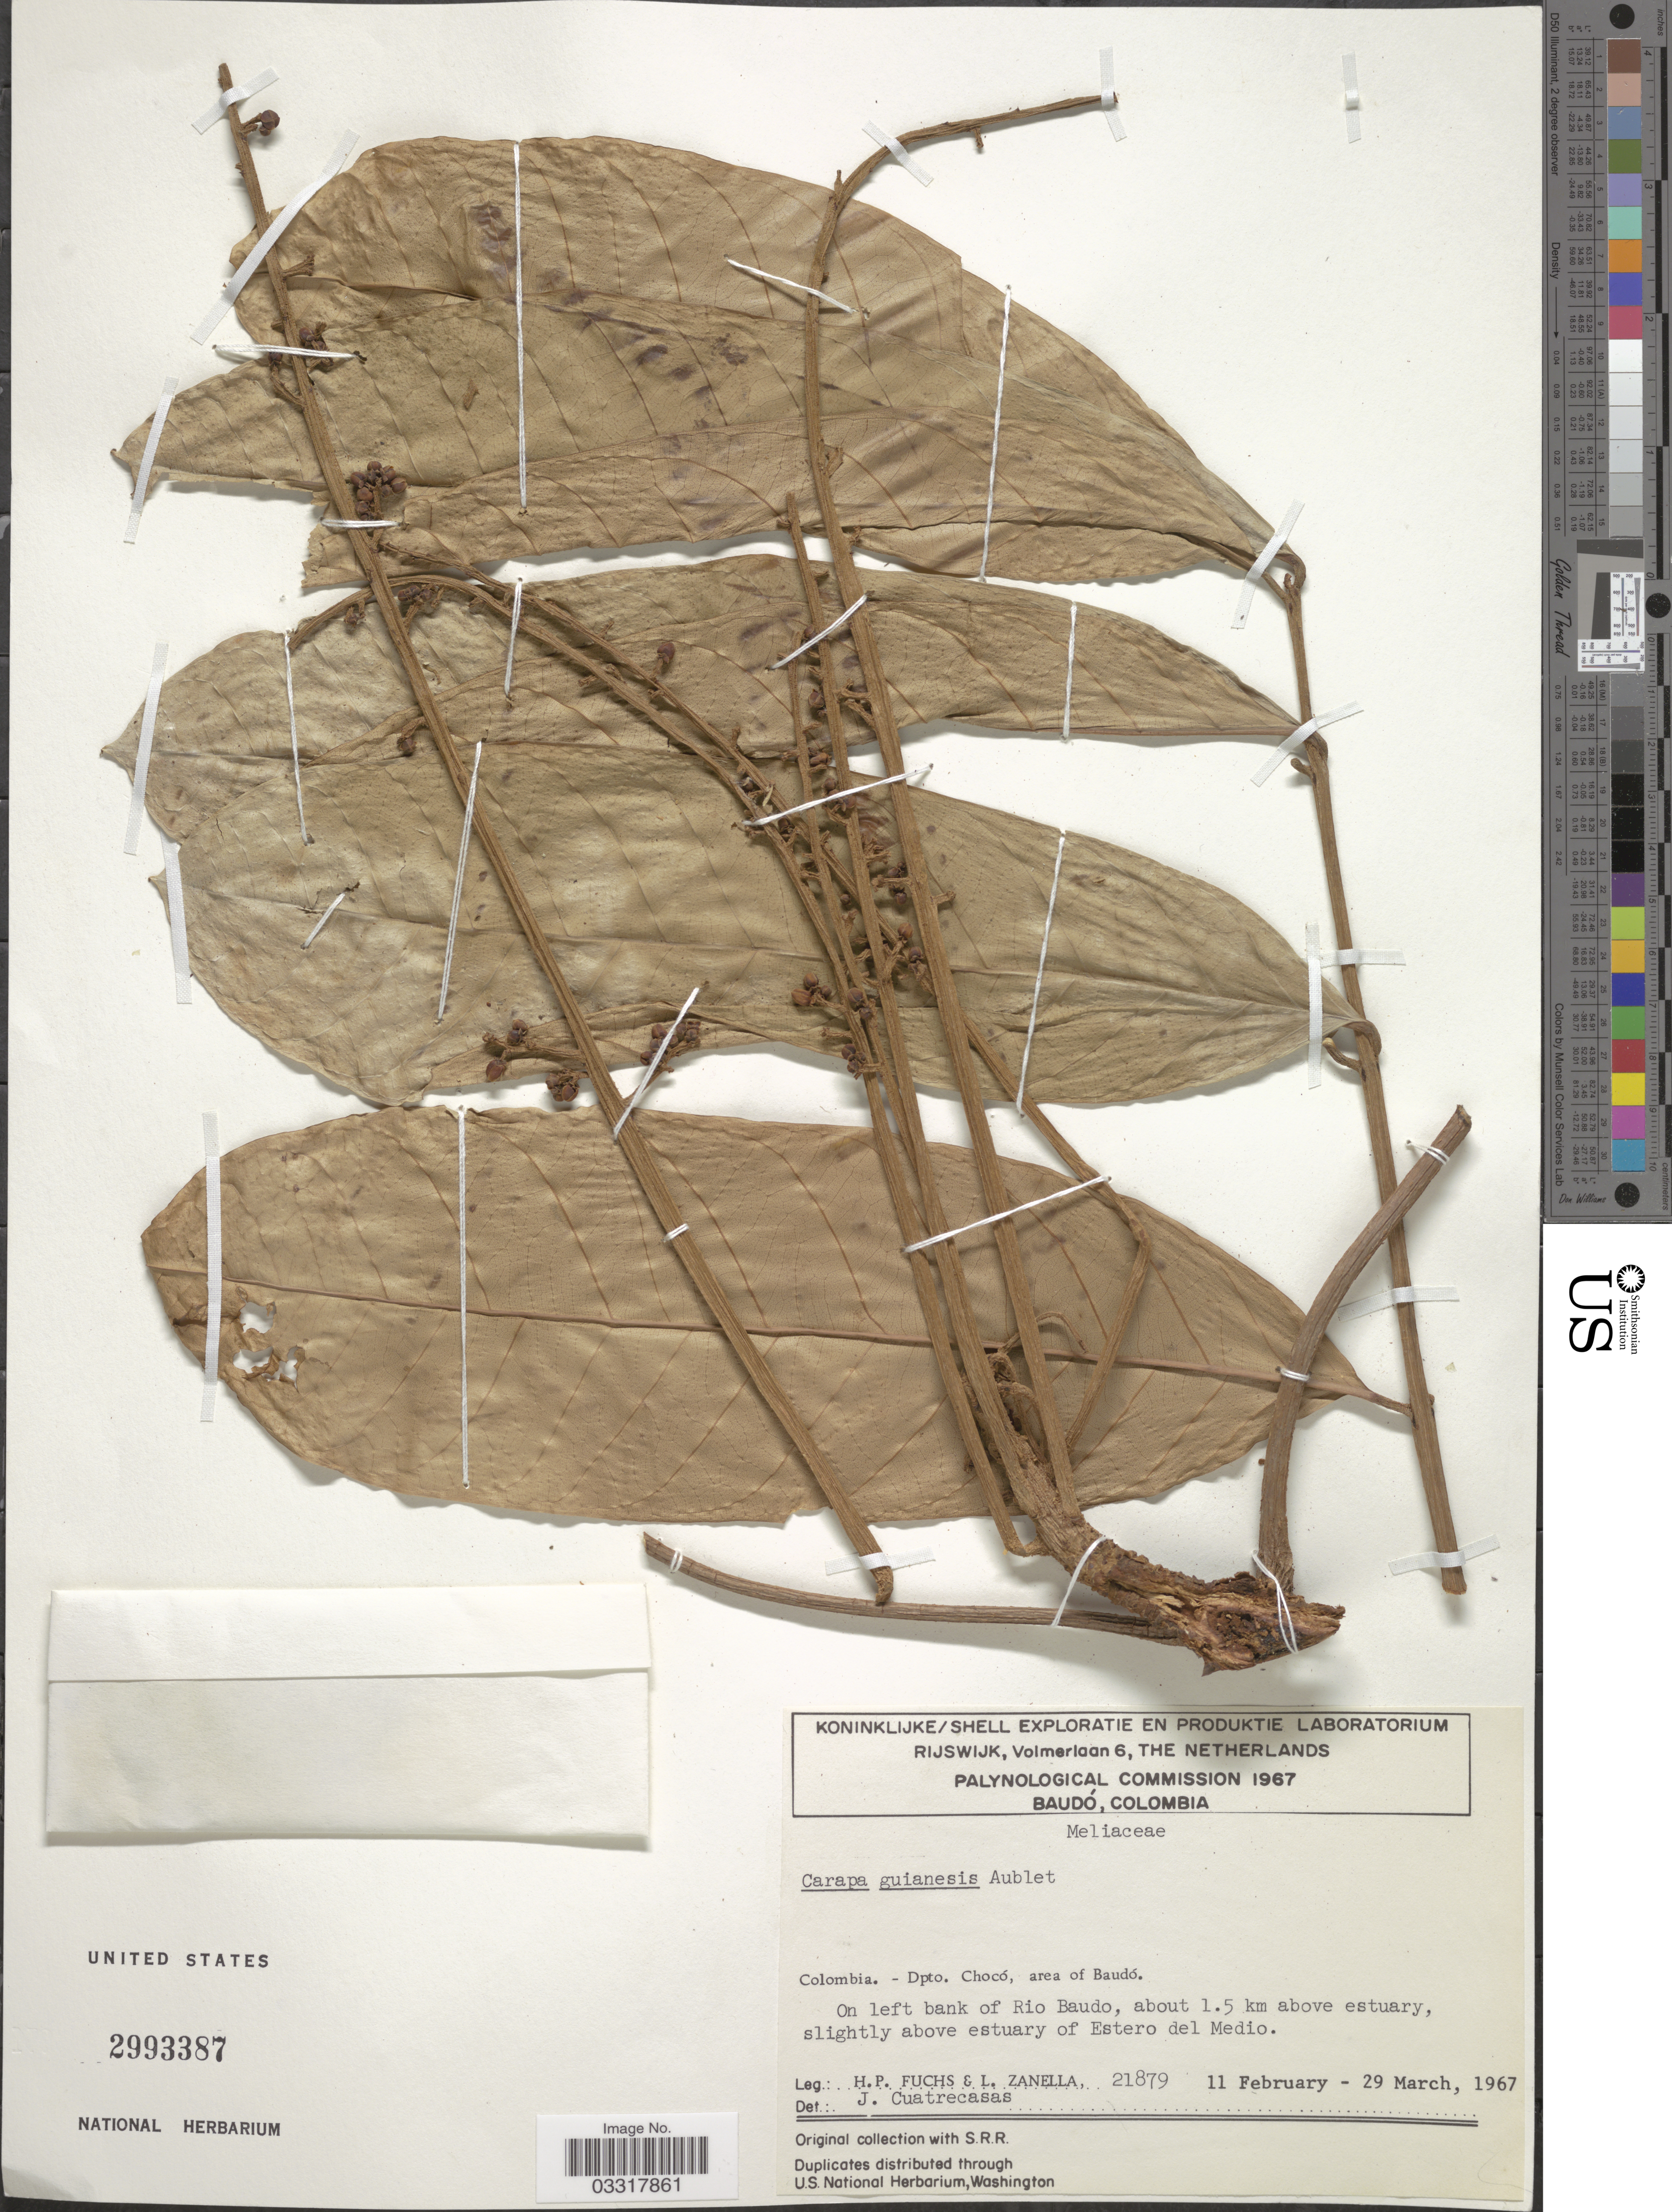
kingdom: Plantae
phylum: Tracheophyta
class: Magnoliopsida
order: Sapindales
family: Meliaceae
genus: Carapa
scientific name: Carapa guianensis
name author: Aubl.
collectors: H. P. Fuchs & L. Zanella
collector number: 21879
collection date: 1967-02-11/1967-03-29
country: Colombia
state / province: Chocó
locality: Dpto. Chocó, area of Baudó. On left bank of Rio Baudo, about 1.5 km above estuary, slightly above estuary of Estero del Medio.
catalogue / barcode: US 2993387